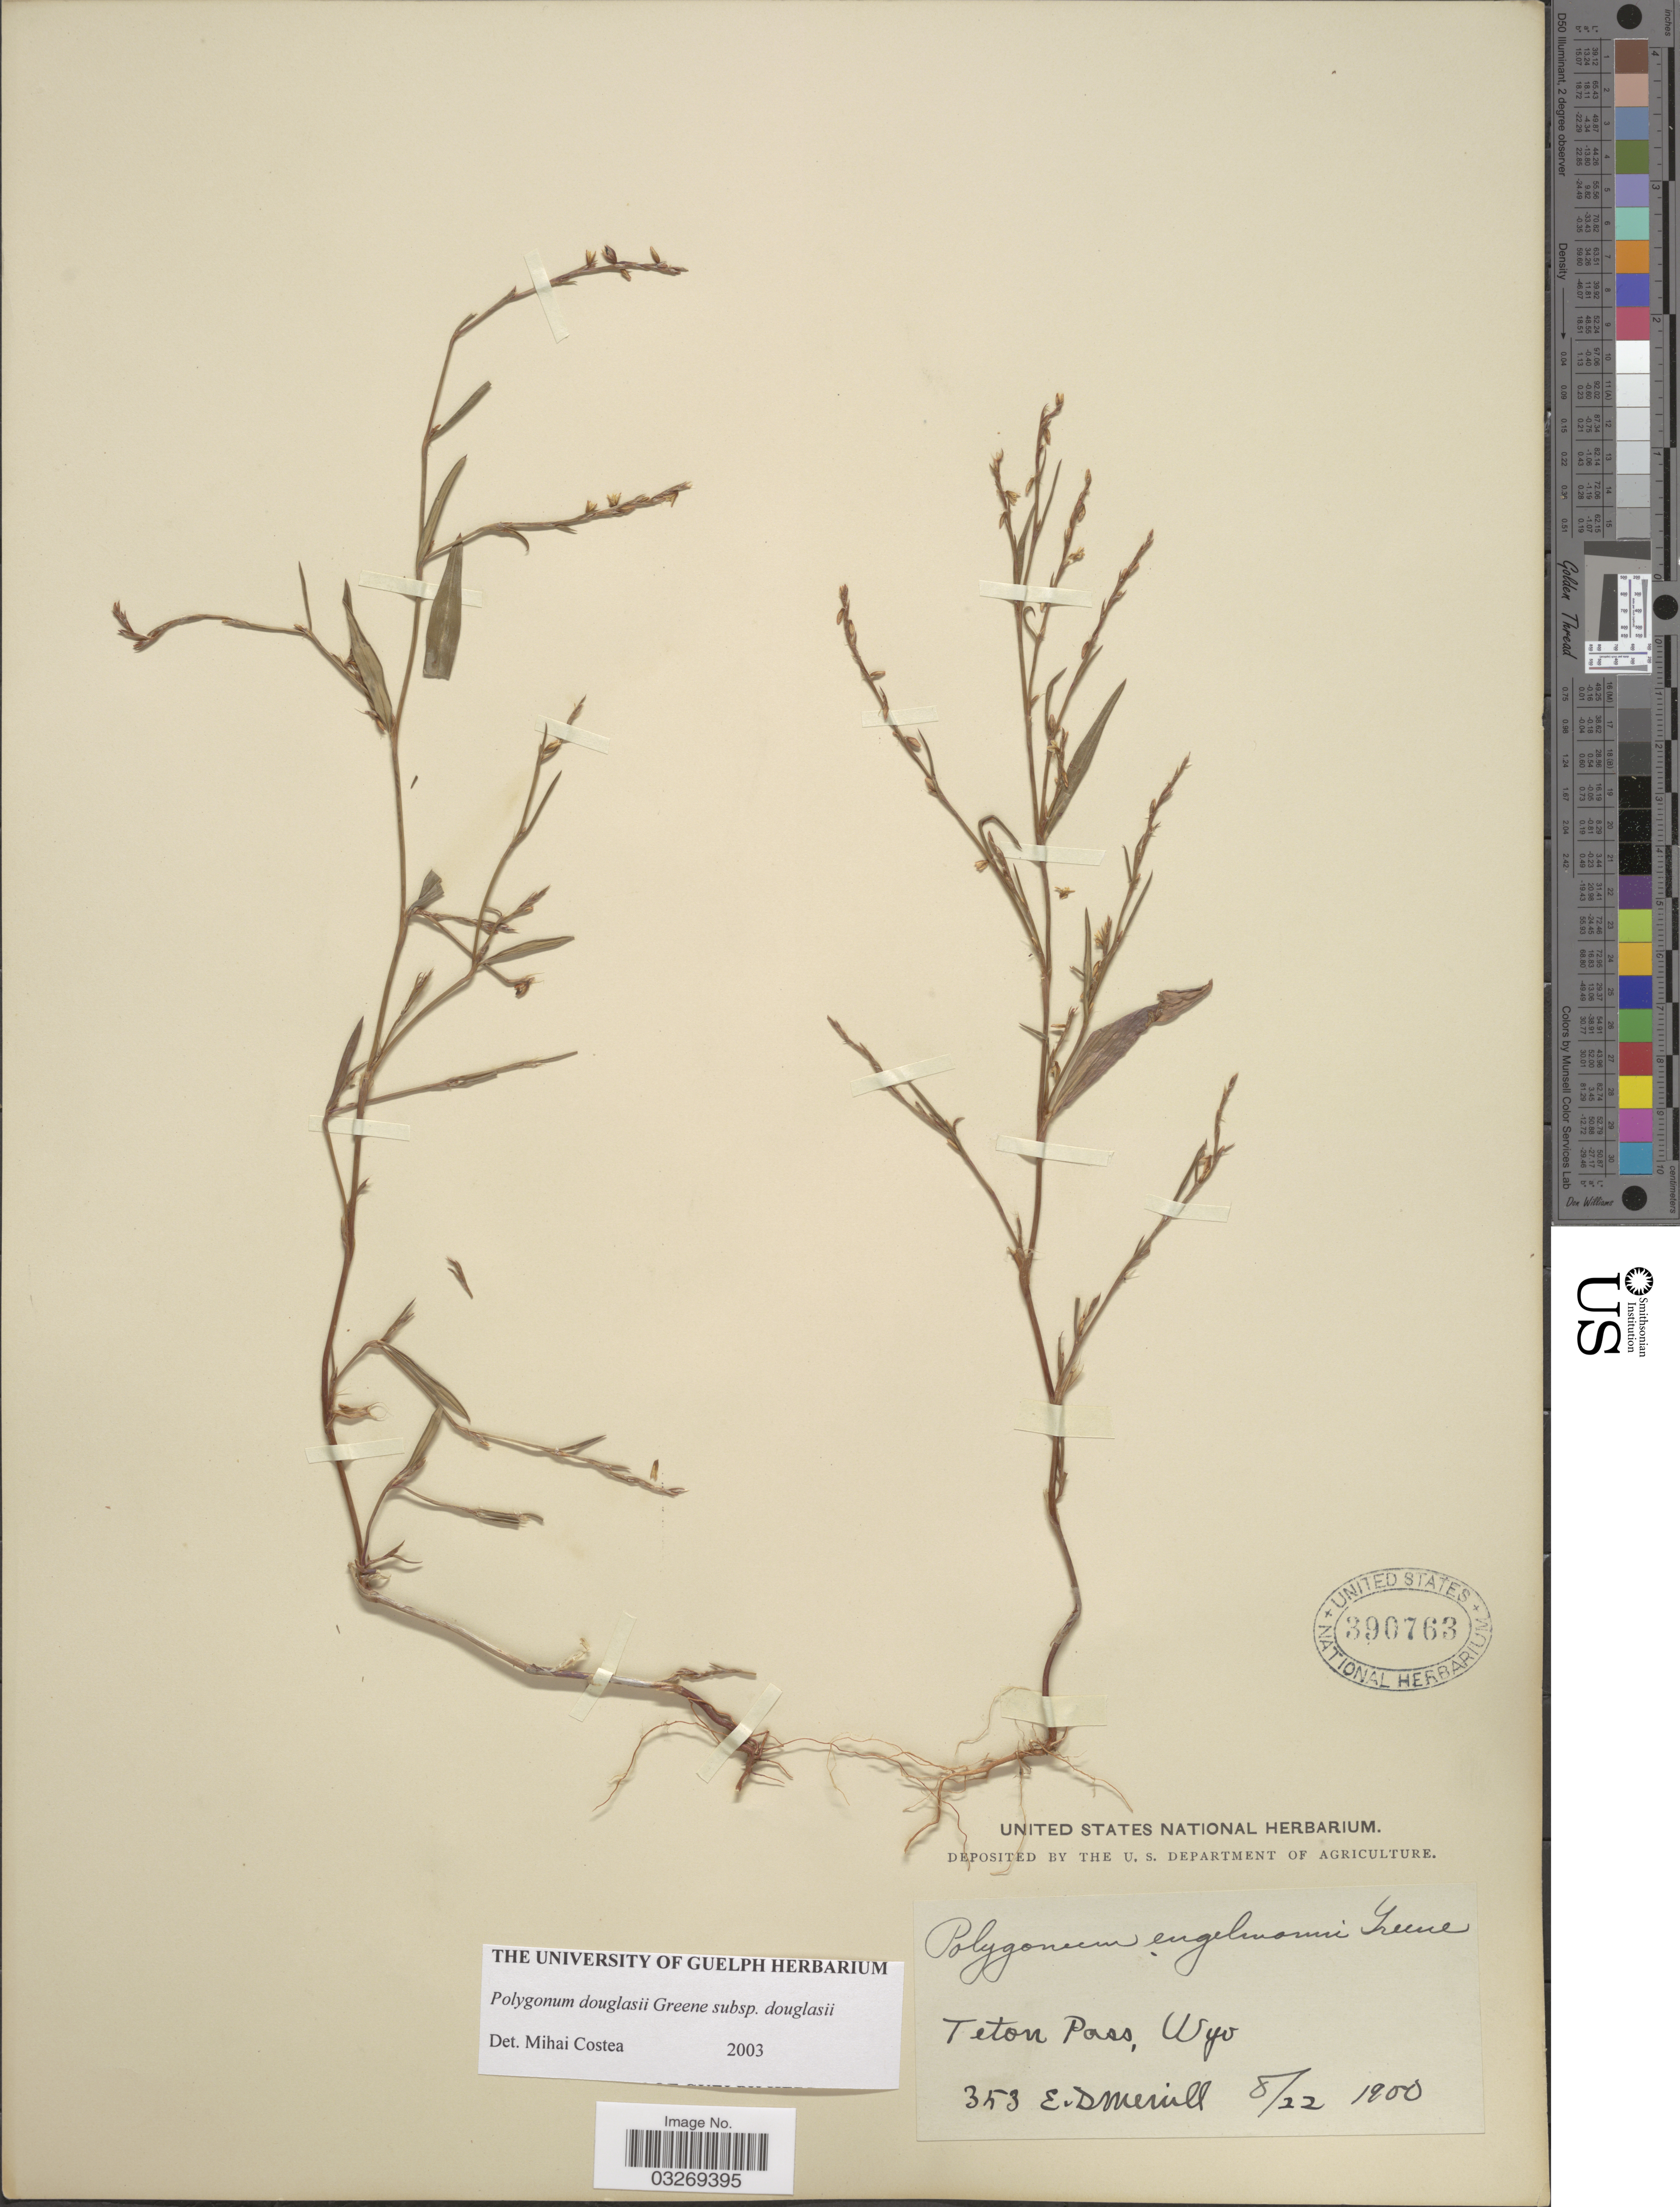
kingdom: Plantae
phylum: Tracheophyta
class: Magnoliopsida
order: Caryophyllales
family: Polygonaceae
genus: Polygonum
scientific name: Polygonum douglasii subsp. douglasii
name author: Greene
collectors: E. D. Merrill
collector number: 353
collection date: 1900-08-22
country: United States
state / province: Wyoming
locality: Teton Pass.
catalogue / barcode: US 390763